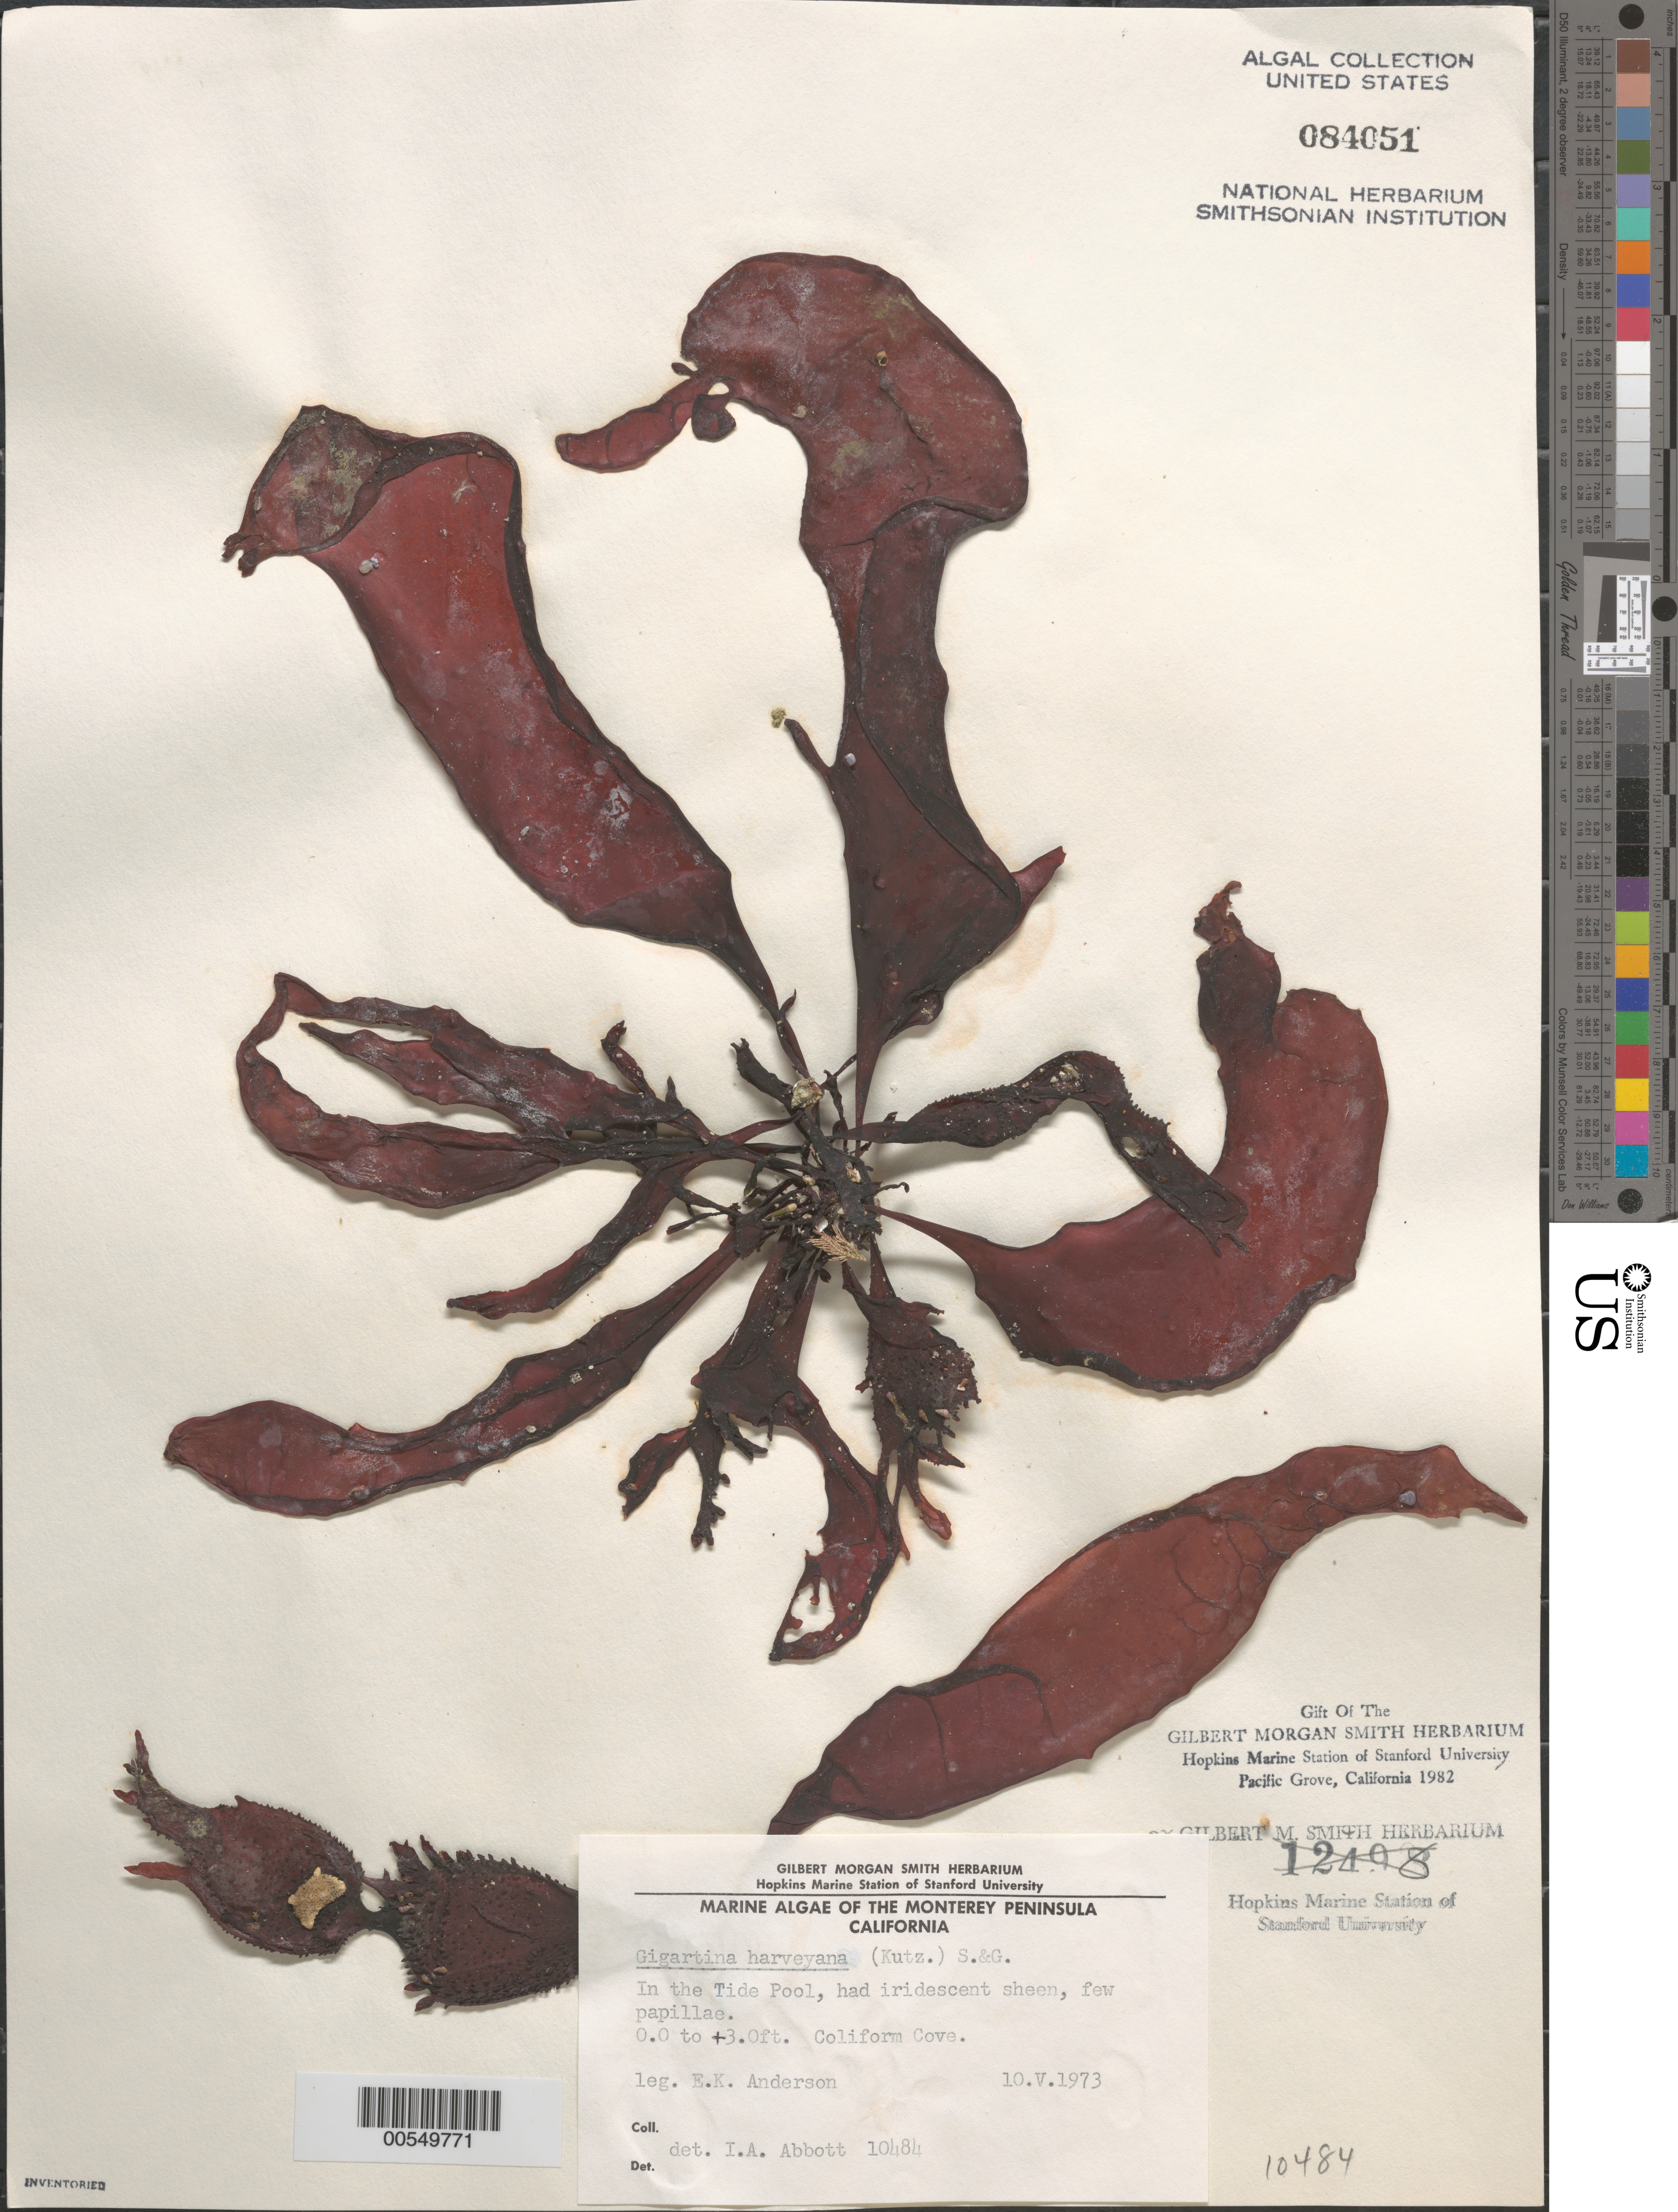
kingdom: Plantae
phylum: Rhodophyta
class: Florideophyceae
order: Gigartinales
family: Gigartinaceae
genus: Chondracanthus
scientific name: Chondracanthus harveyanus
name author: (Kütz.) Guiry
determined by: Algae name updating Project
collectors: E. K. Anderson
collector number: IAA 10484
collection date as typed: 10 May 1973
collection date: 1973-05-10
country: United States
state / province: California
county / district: Monterey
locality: Coliform Cove, Point Pinos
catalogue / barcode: US 84051